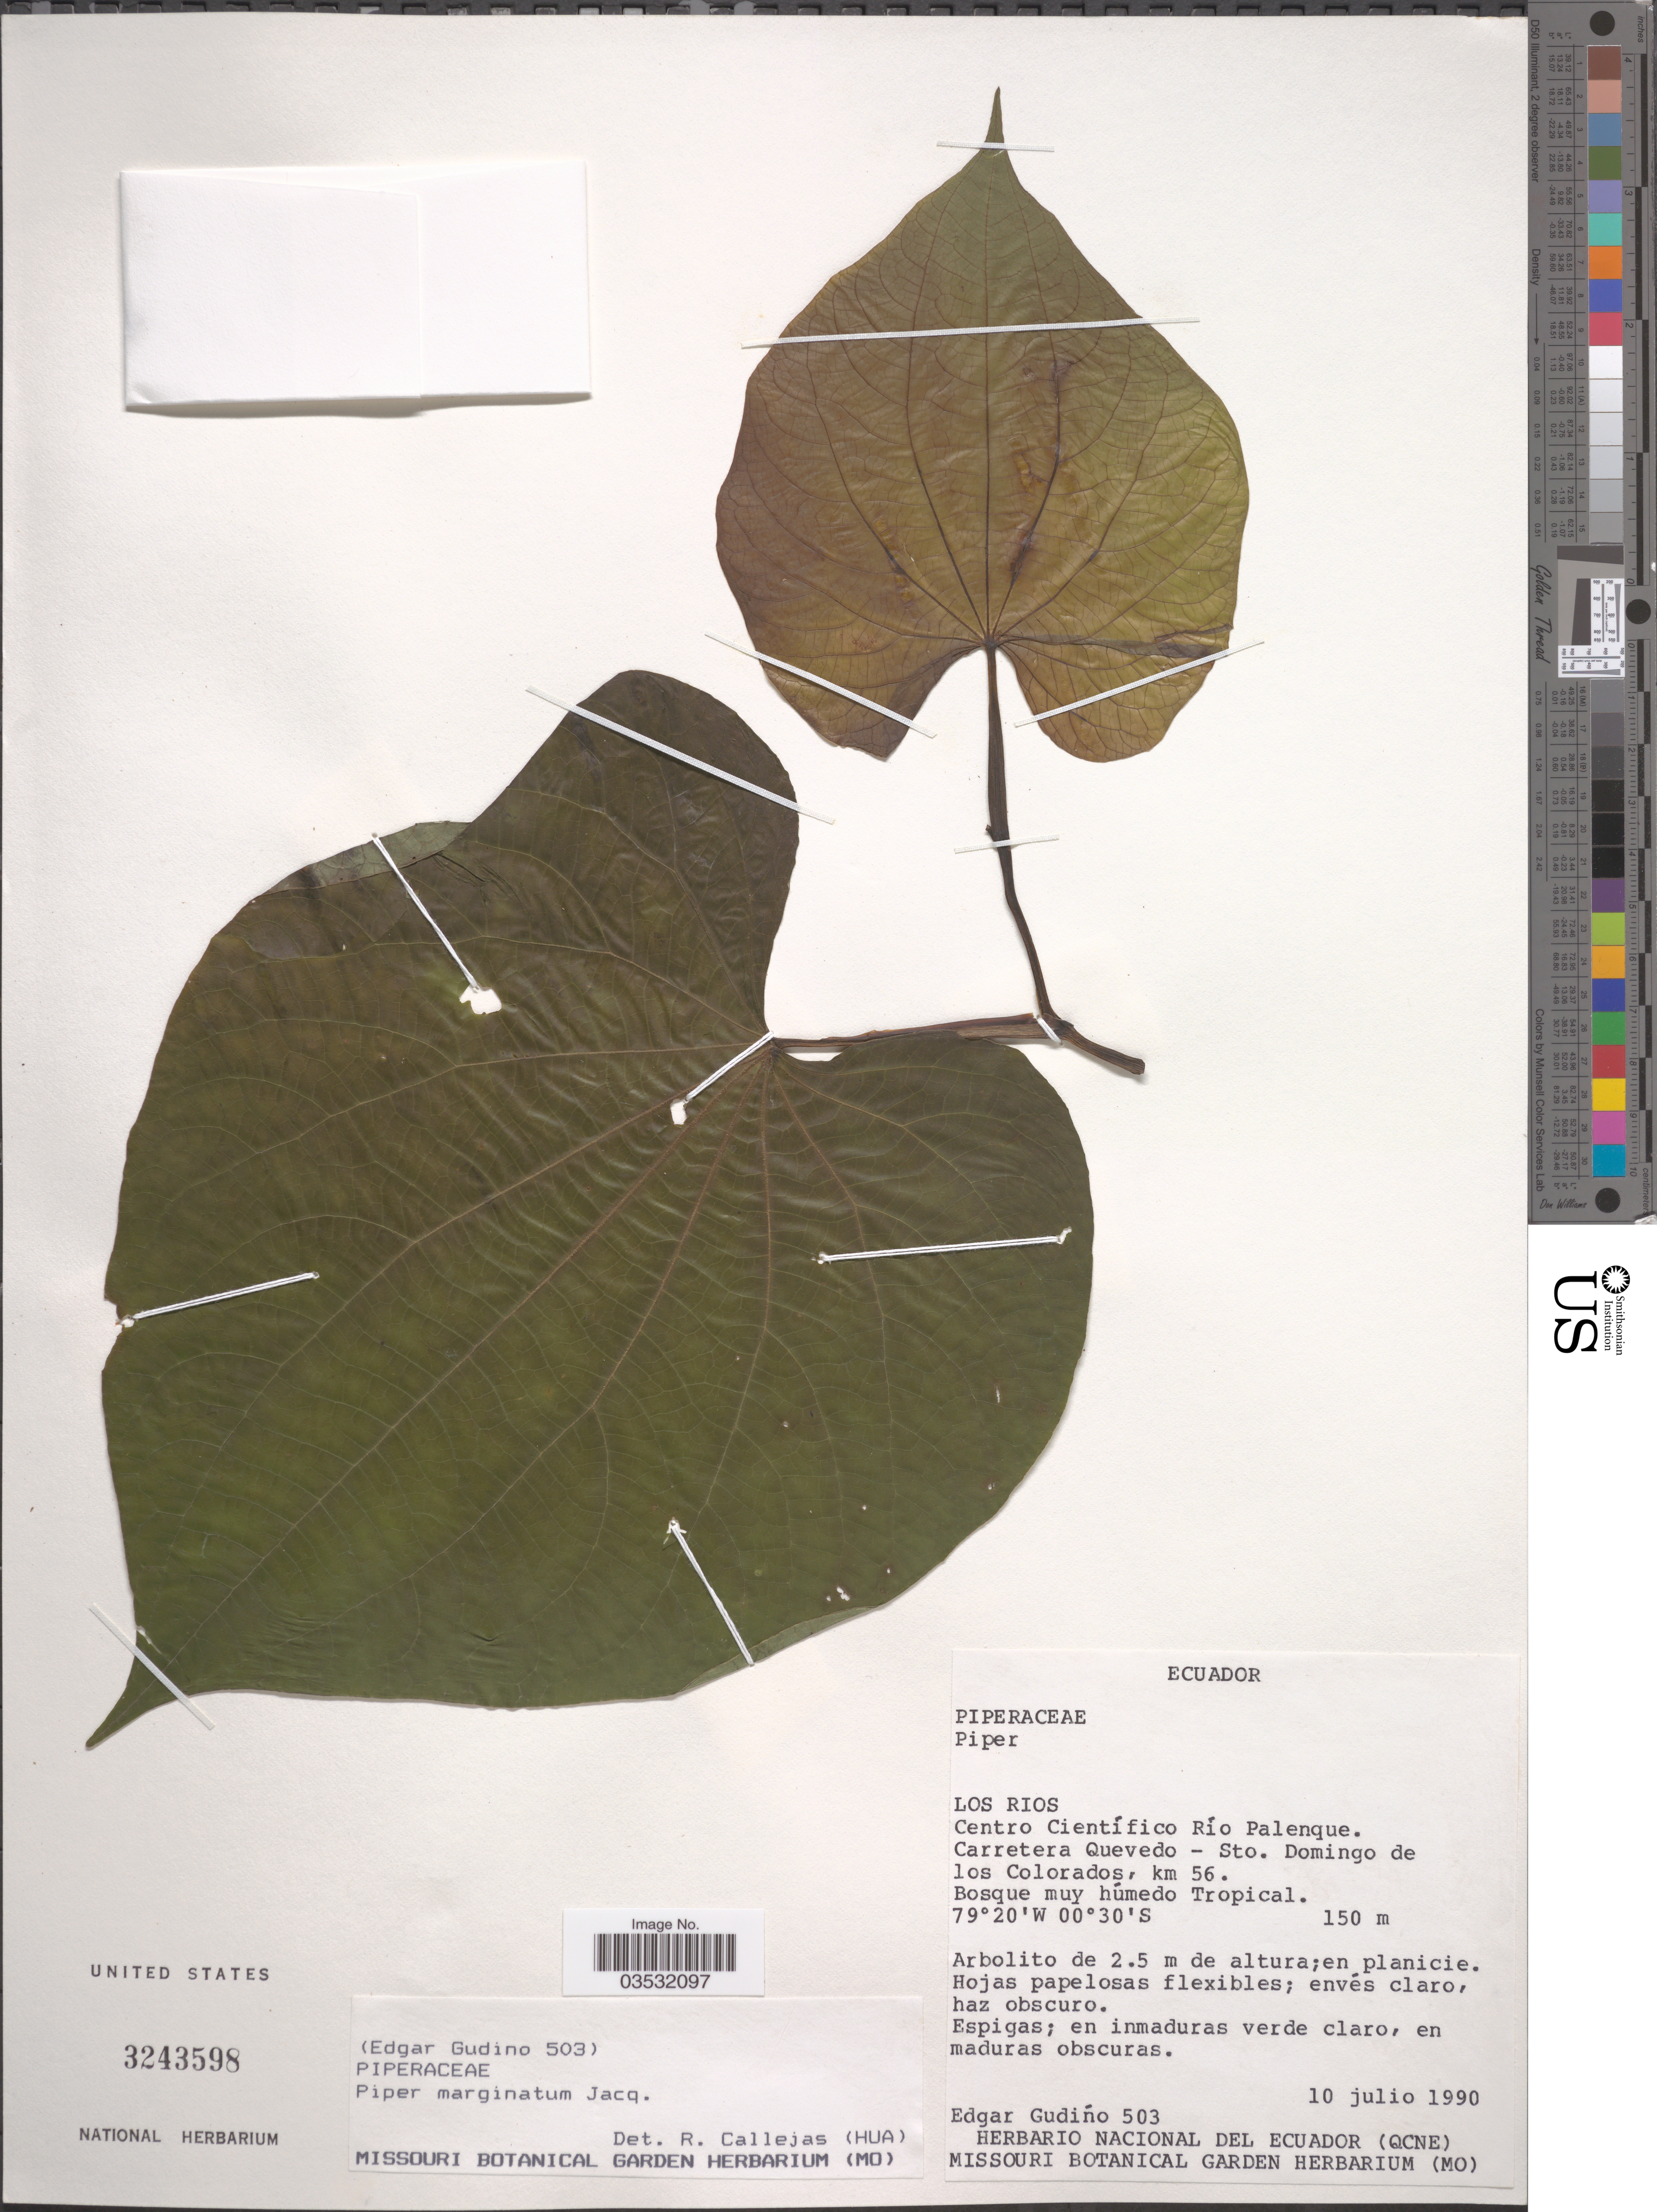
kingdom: Plantae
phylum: Tracheophyta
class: Magnoliopsida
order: Piperales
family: Piperaceae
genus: Piper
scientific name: Piper marginatum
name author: Jacq.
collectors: E. Gudiño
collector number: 503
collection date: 1990-07-10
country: Ecuador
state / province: Los Ríos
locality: Centro Científico Río Palenque. Carretera Quevedo - Sto. Domingo de los Colorados, km 56.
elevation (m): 150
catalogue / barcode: US 3243598